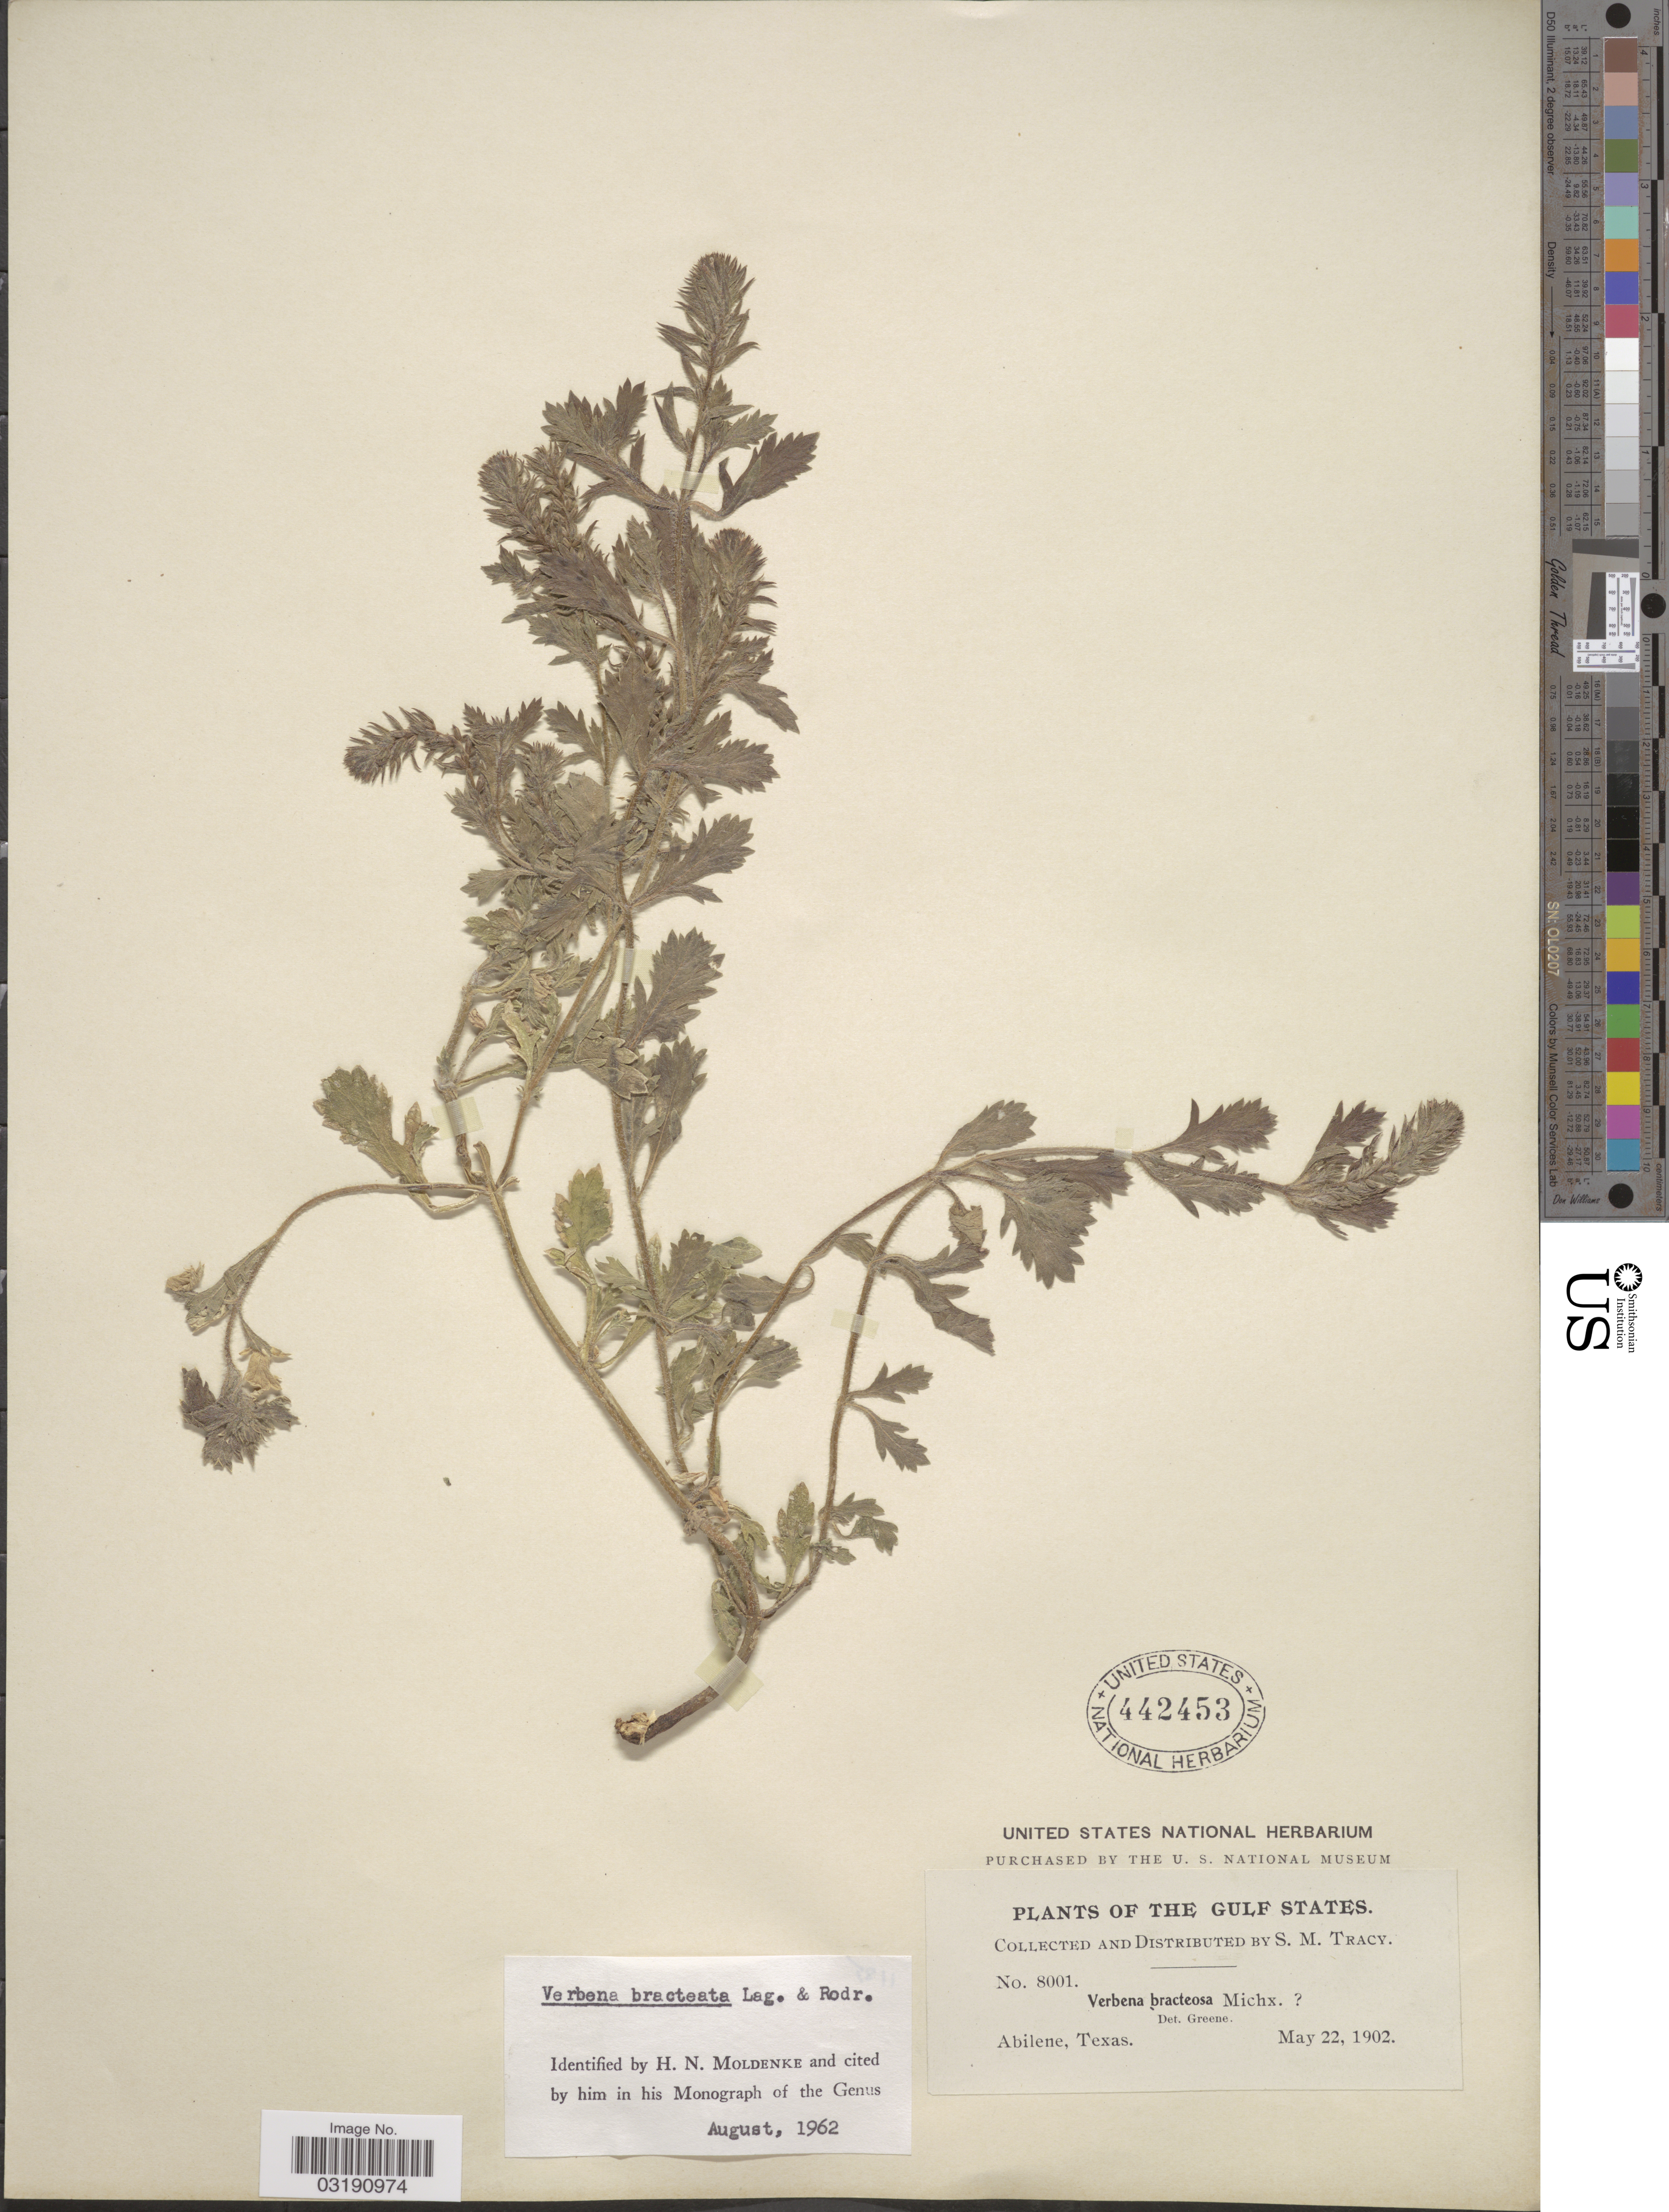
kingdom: Plantae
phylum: Tracheophyta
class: Magnoliopsida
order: Lamiales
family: Verbenaceae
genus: Verbena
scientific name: Verbena bracteata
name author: Cav. ex Lag. & Rodr.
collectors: S. M. Tracy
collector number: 8001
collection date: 1902-05-22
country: United States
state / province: Texas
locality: The Gulf States. Abilene.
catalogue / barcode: US 442453